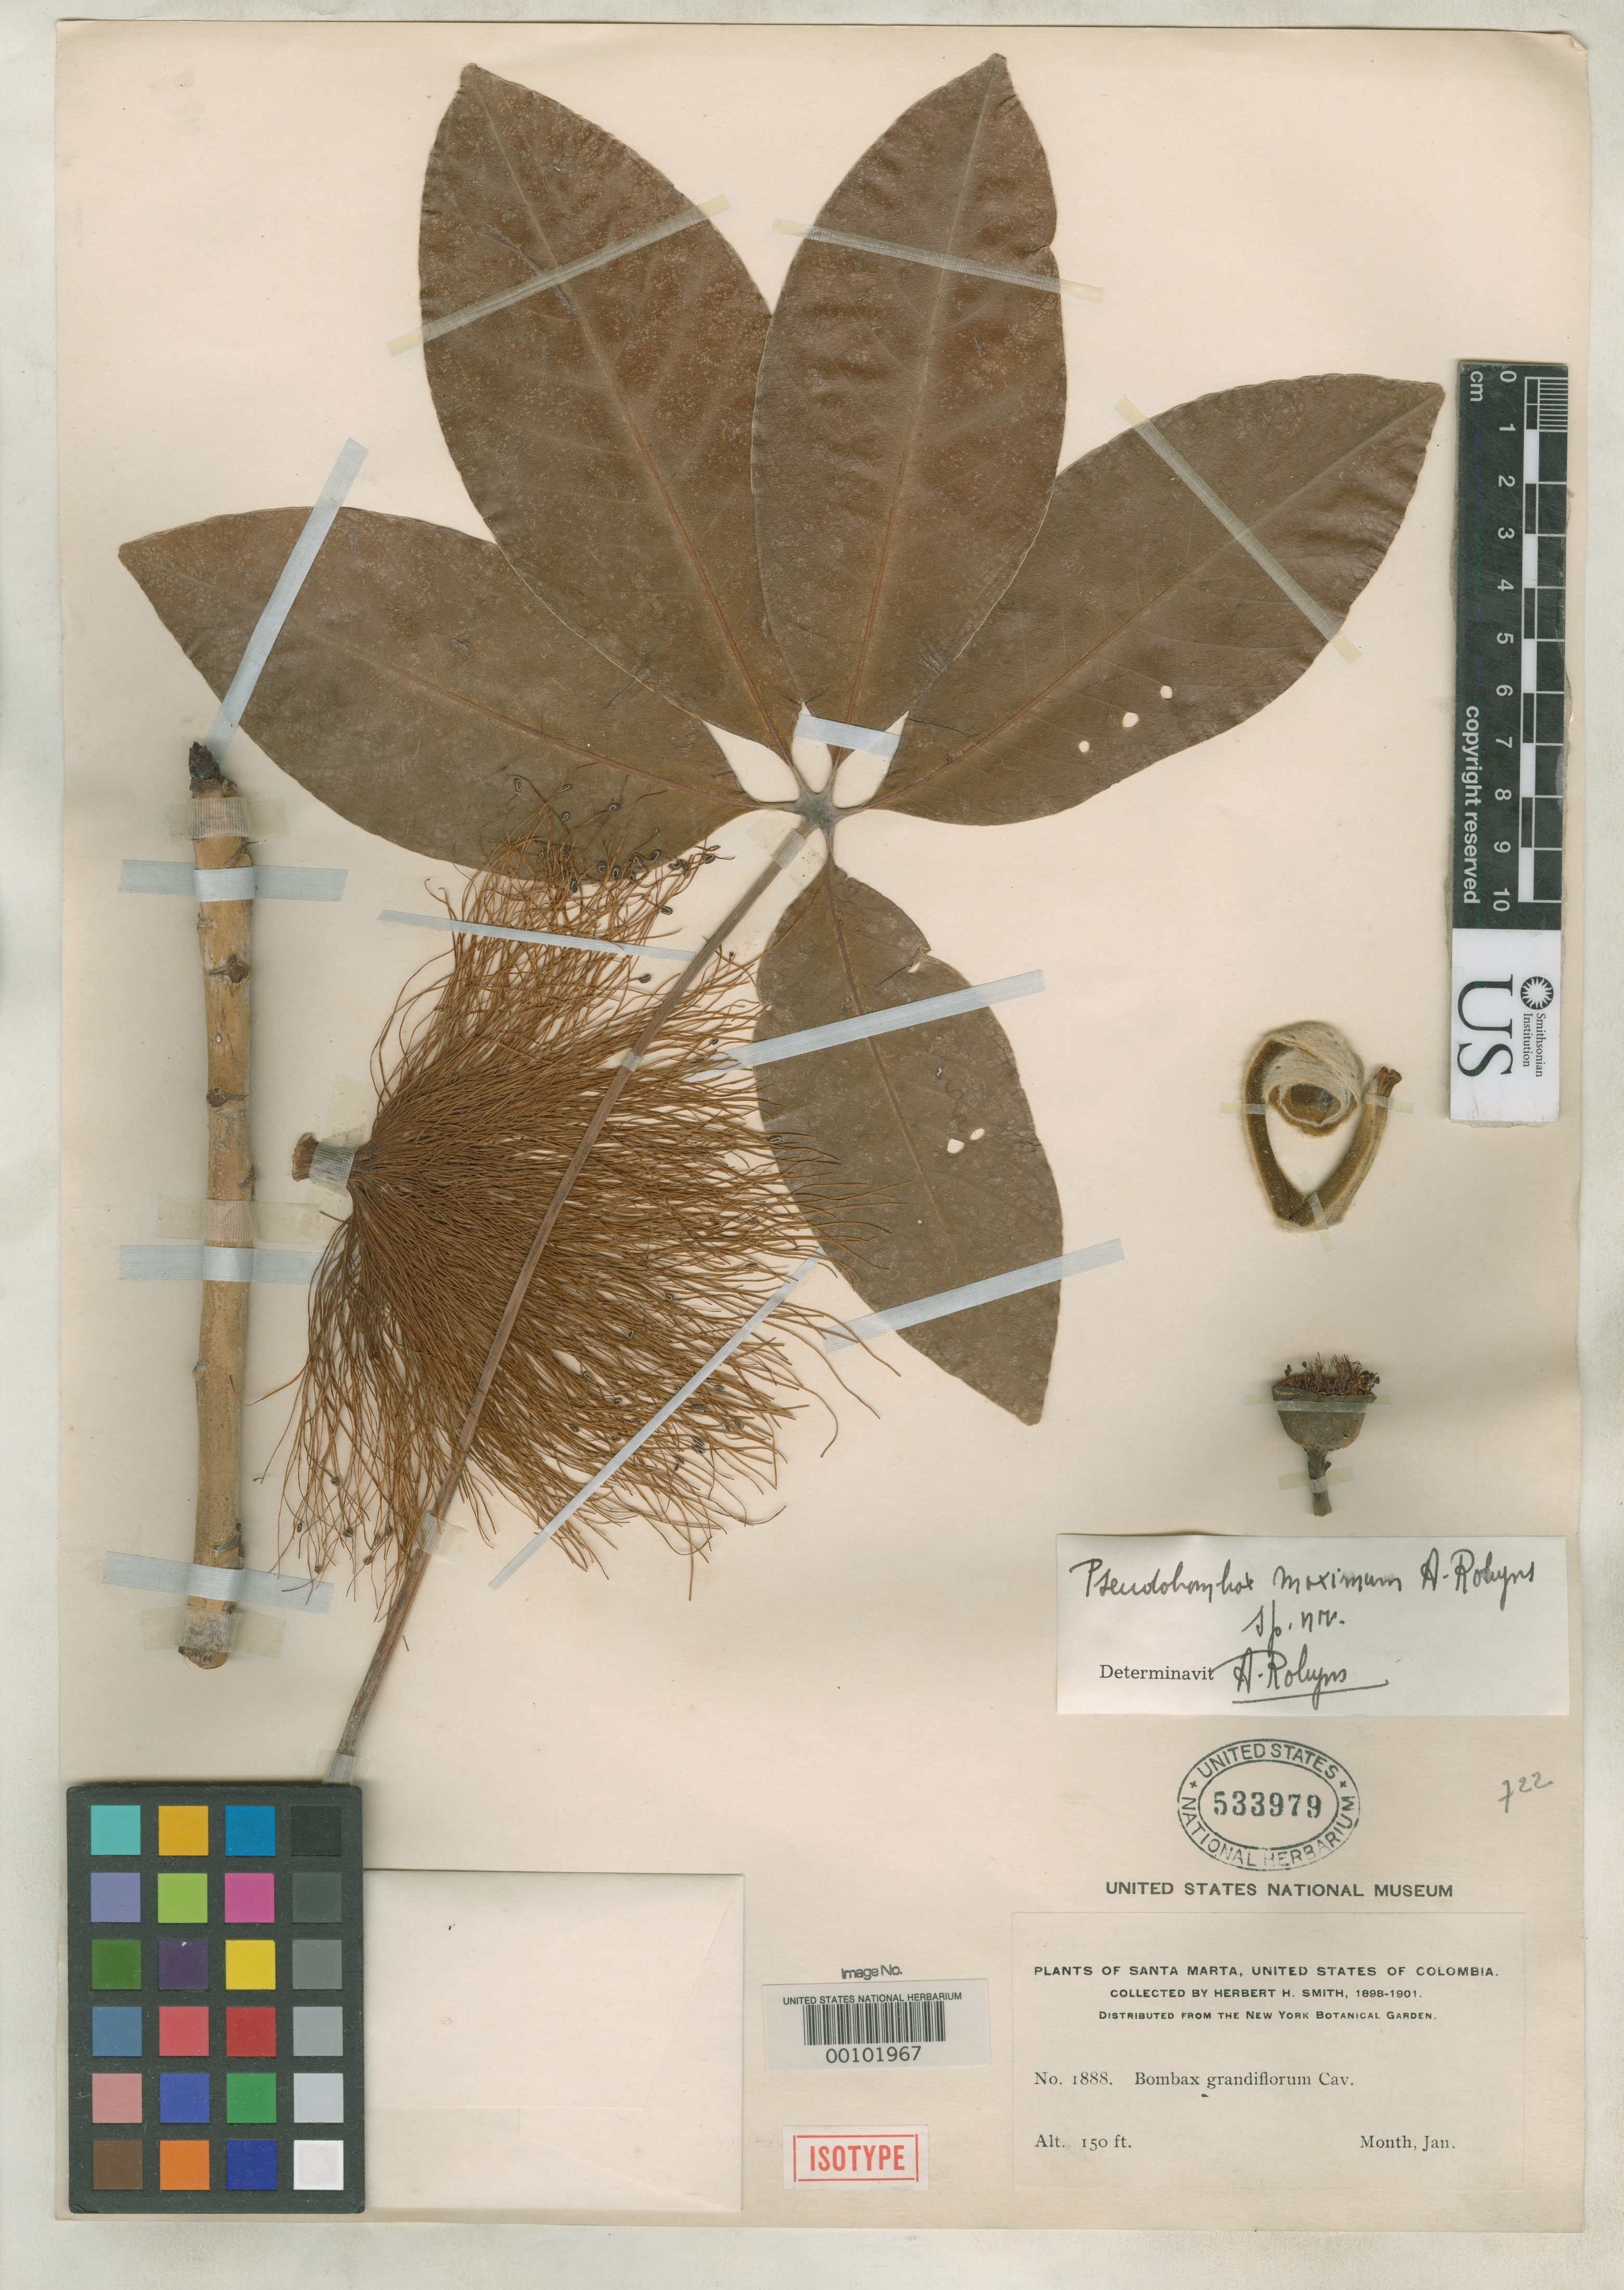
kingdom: Plantae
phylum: Tracheophyta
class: Magnoliopsida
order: Malvales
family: Malvaceae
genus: Pseudobombax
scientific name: Pseudobombax maximum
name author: A. Robyns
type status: Isotype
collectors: Herbert H. Smith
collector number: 1888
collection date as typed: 1898 to -- --- 1901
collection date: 1898/1901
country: Colombia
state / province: Magdalena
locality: Santa Marta.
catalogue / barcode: US 533979